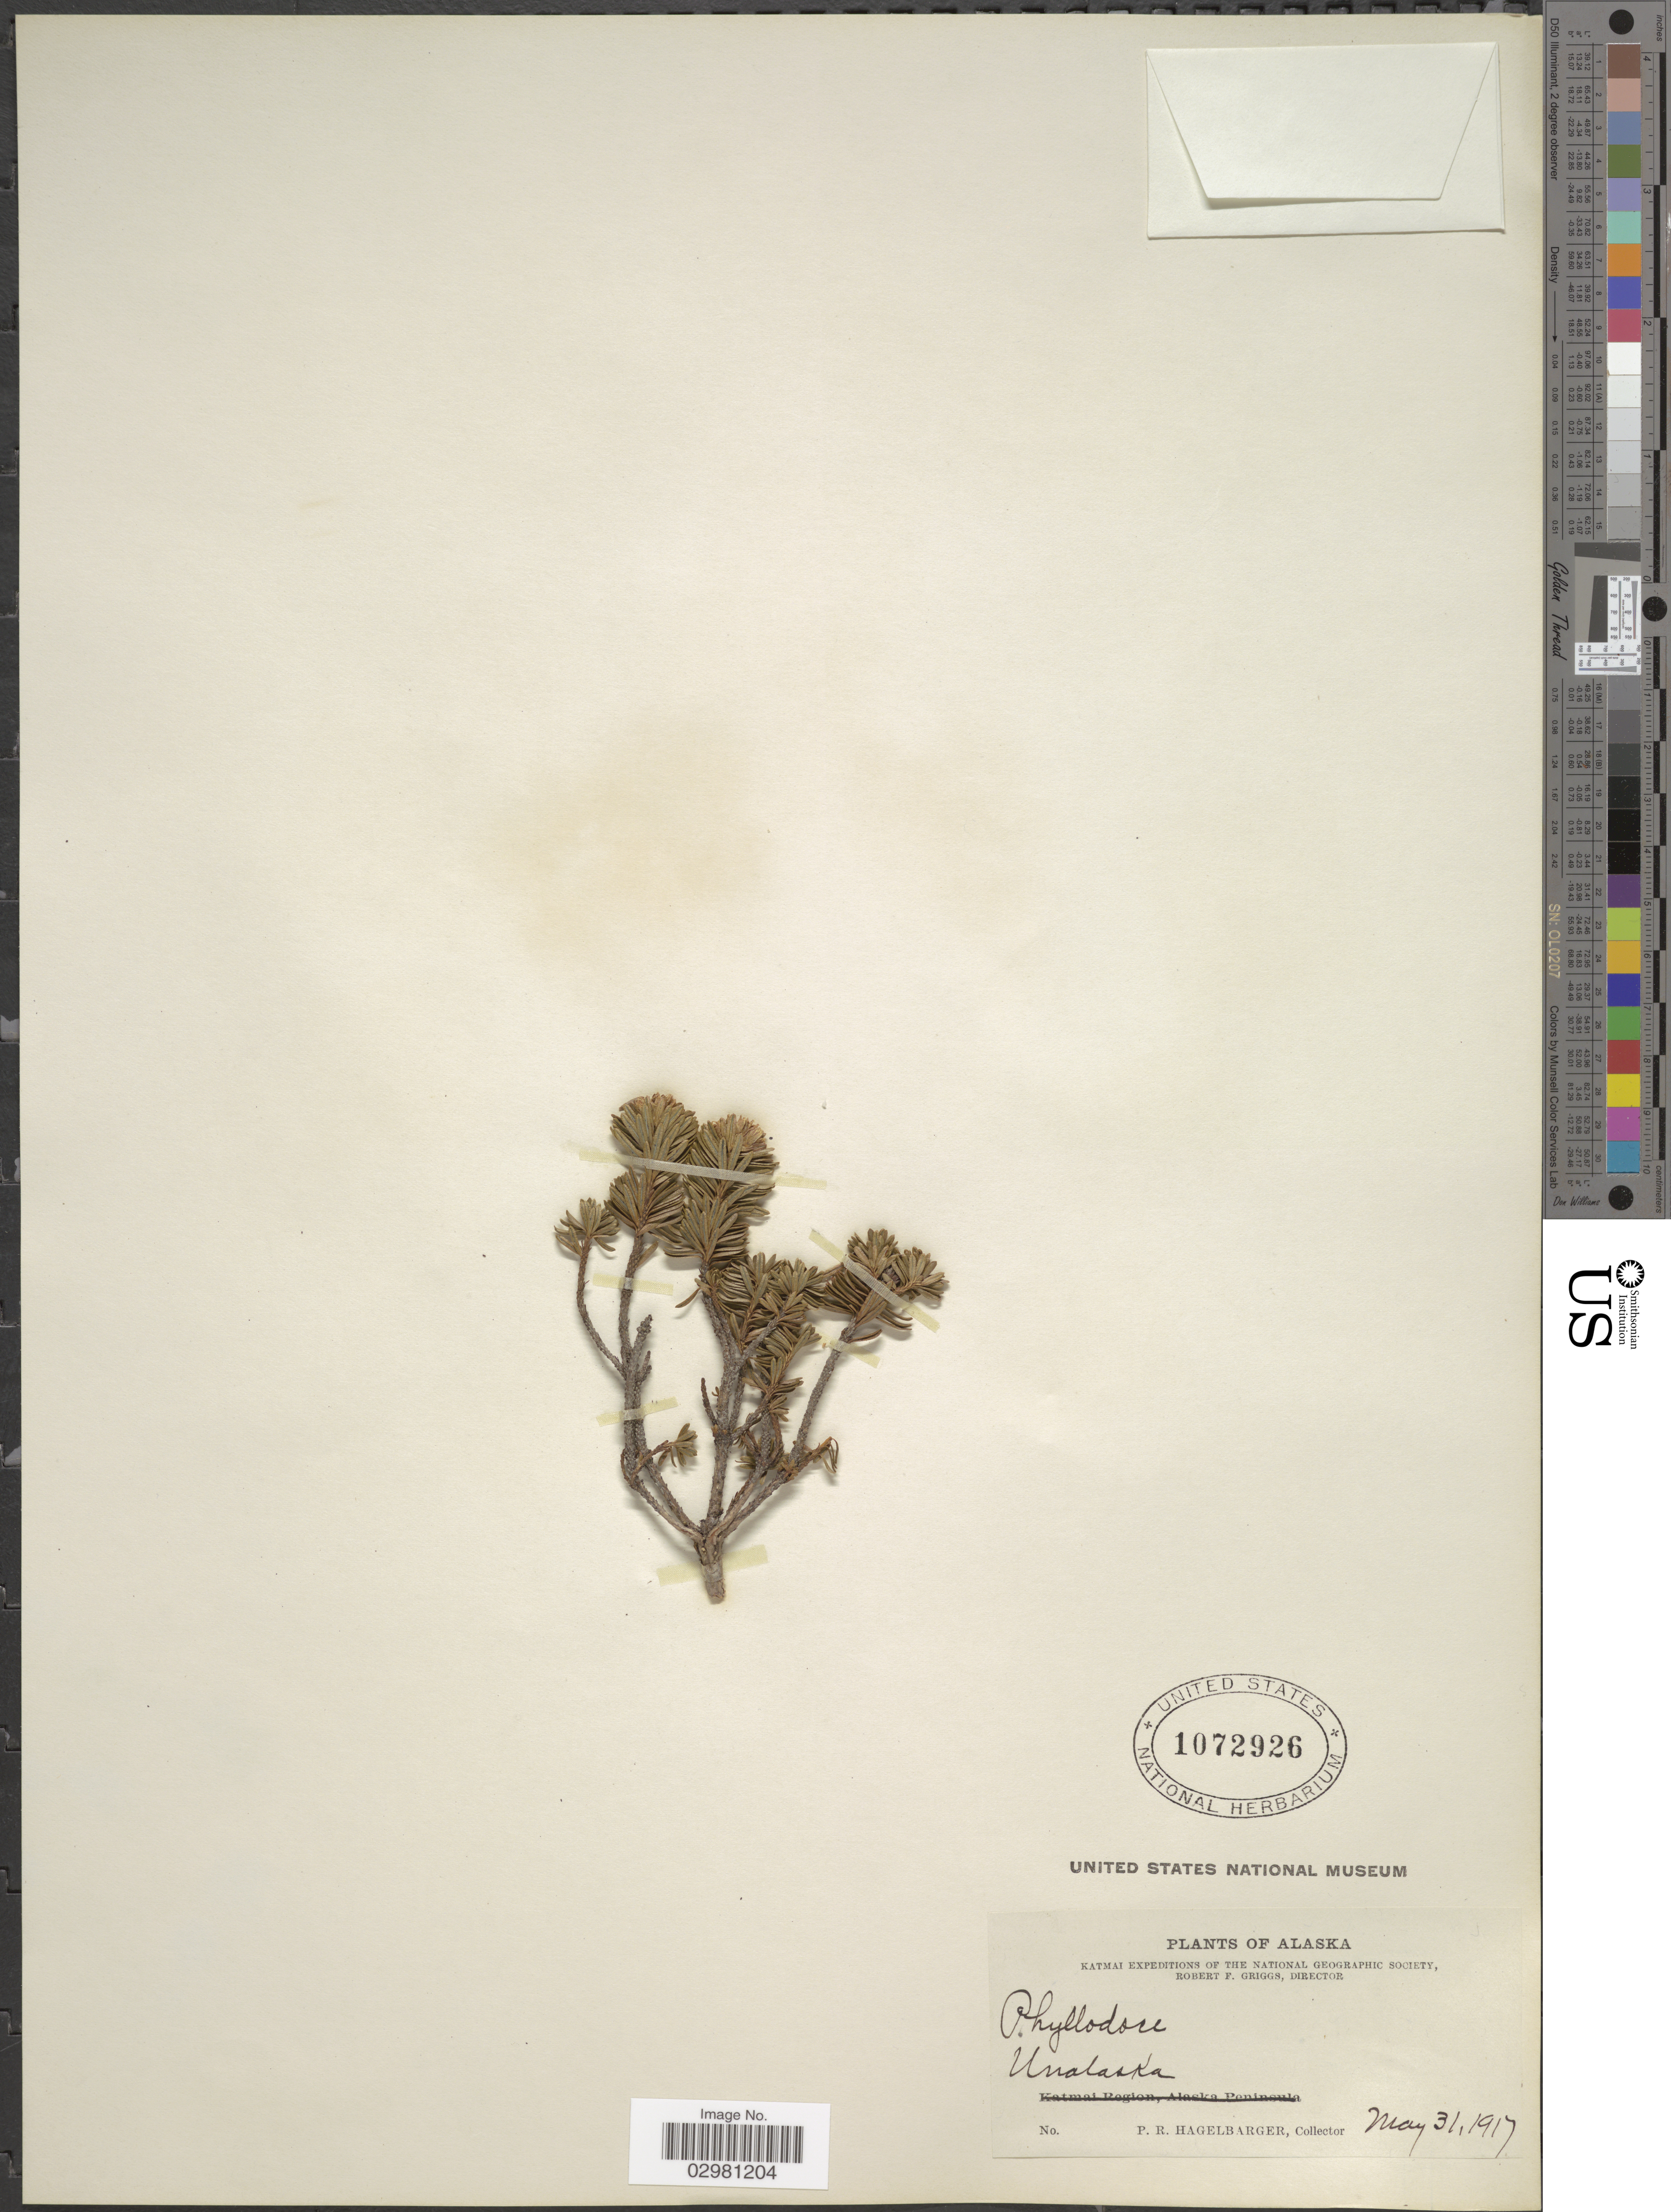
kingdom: Plantae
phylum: Tracheophyta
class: Magnoliopsida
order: Ericales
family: Ericaceae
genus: Phyllodoce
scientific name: Phyllodoce aleutica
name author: (Spreng.) A. Heller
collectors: P. Hagelbarger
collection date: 1917-05-31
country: United States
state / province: Alaska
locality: Unalaska.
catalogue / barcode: US 1072926